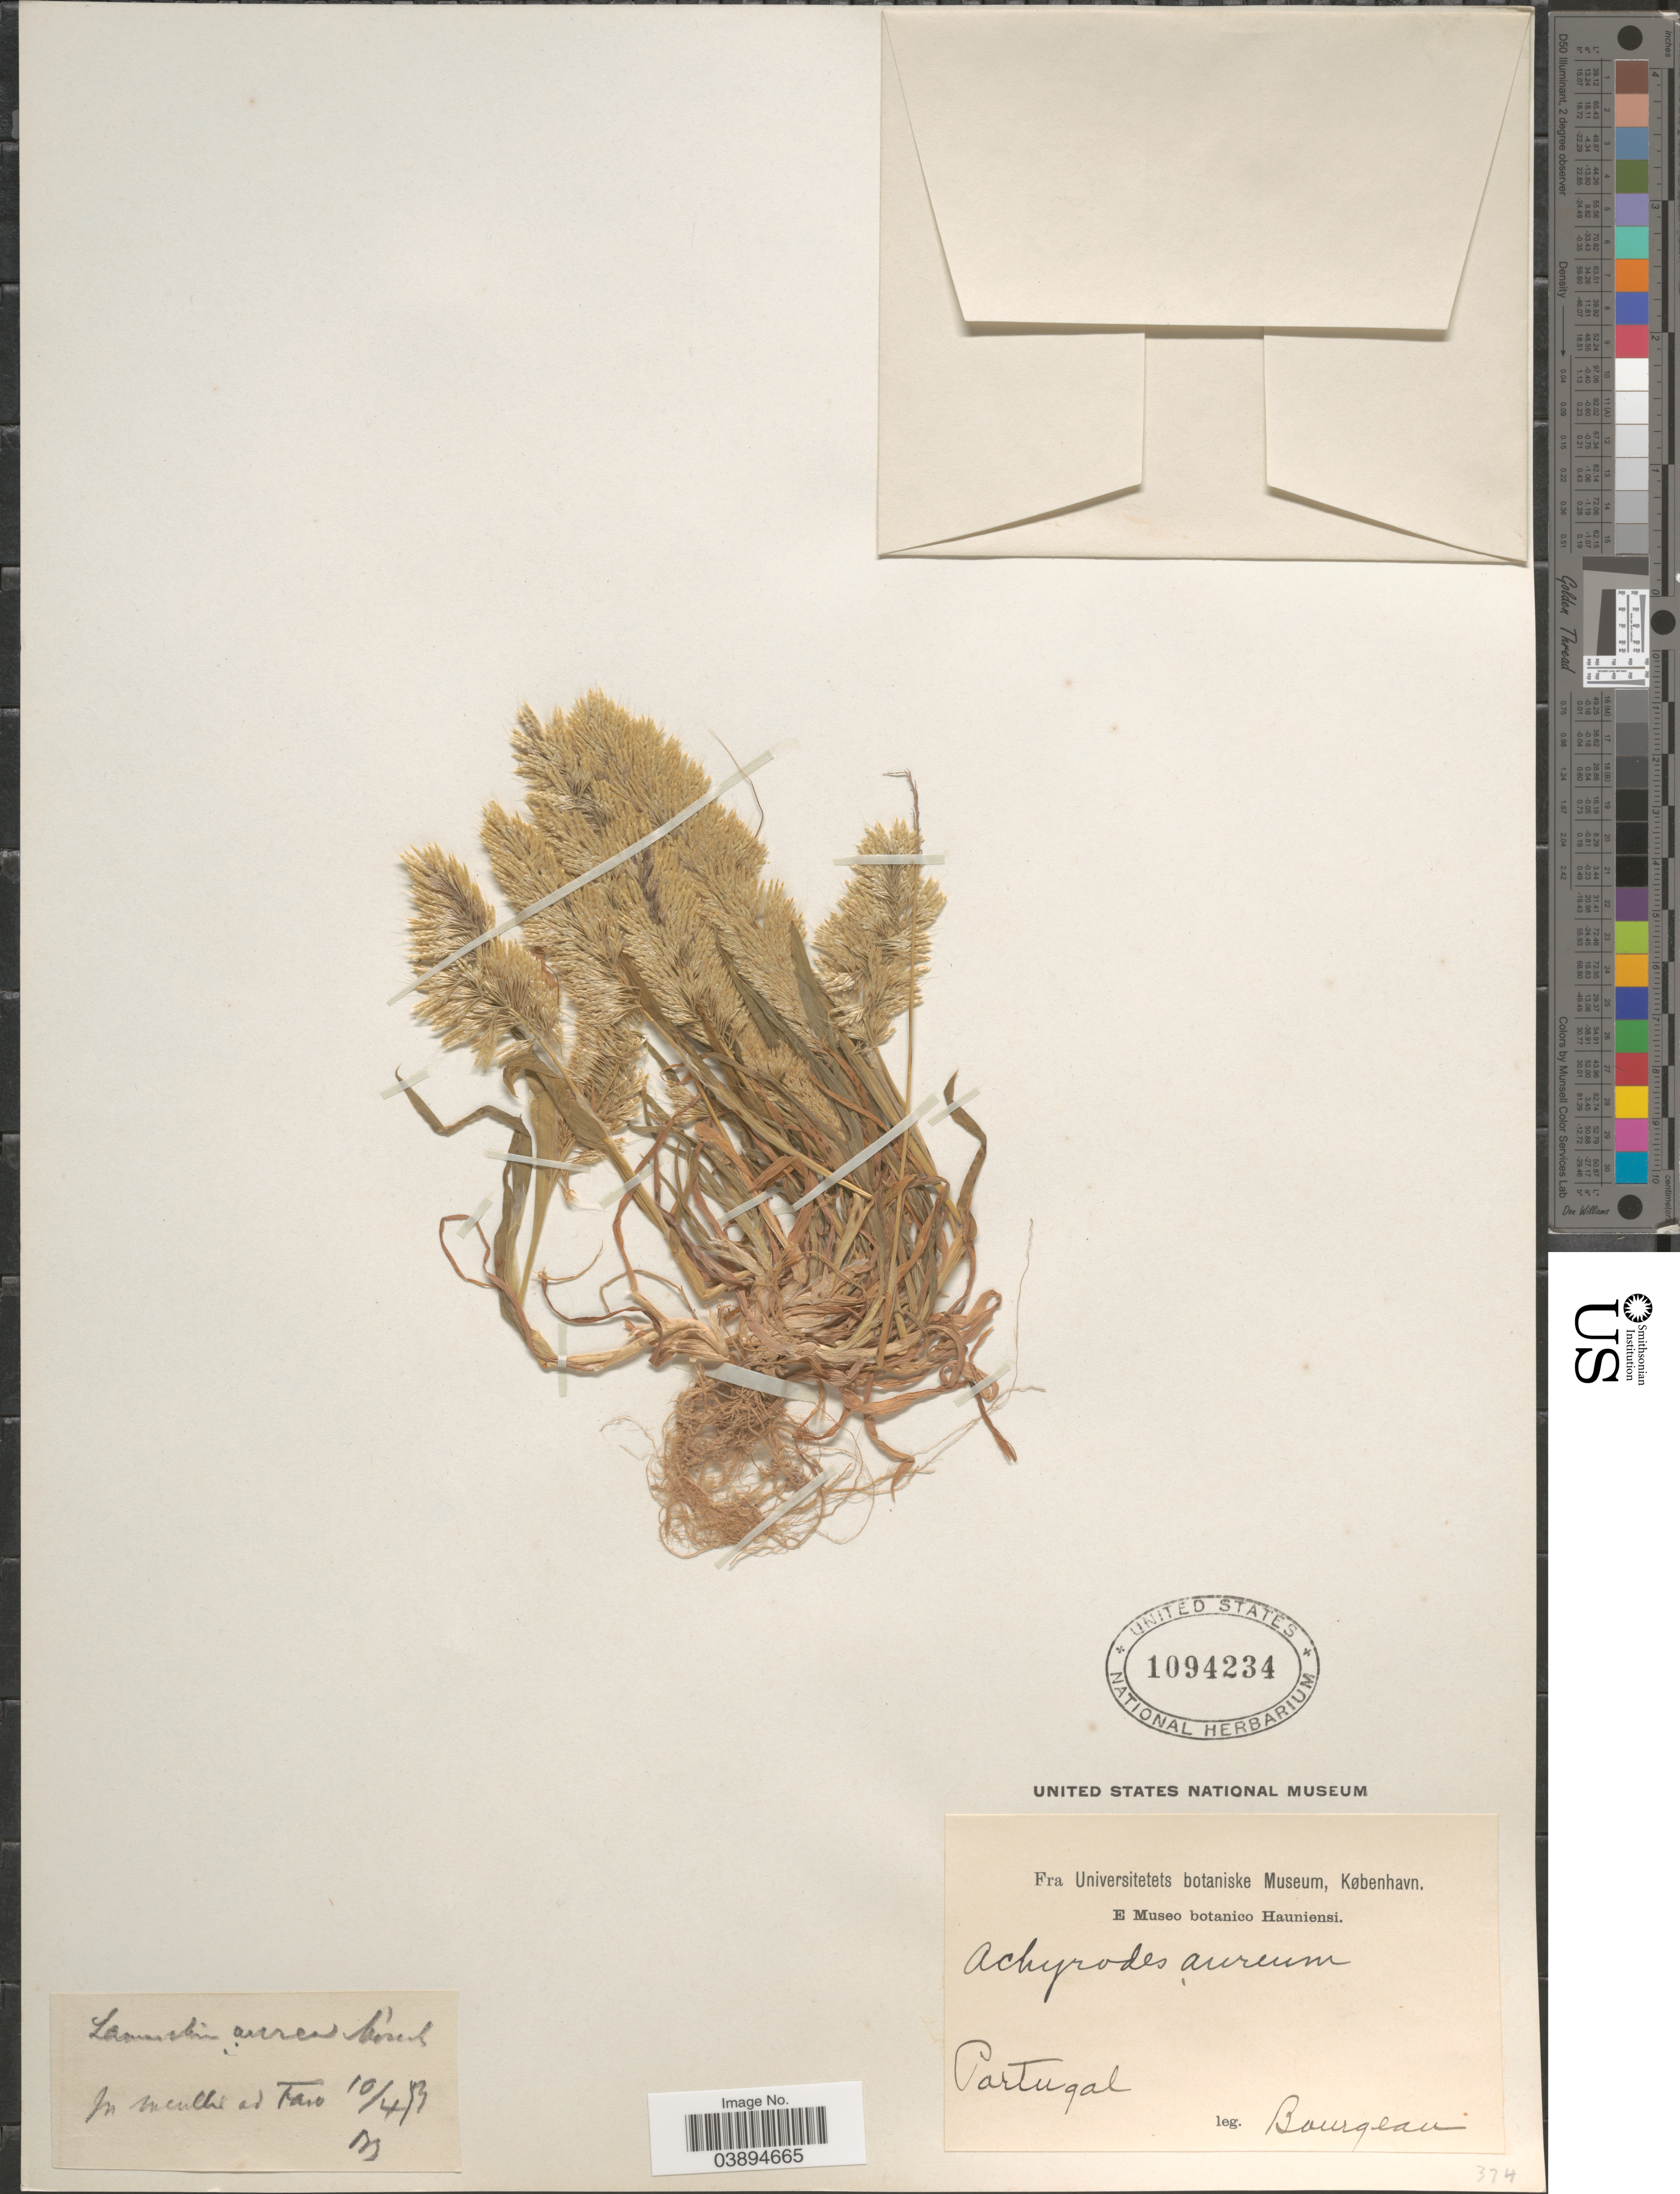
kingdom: Plantae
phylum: Tracheophyta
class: Liliopsida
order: Poales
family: Poaceae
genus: Lamarckia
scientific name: Lamarckia aurea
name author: (L.) Moench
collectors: -. Bourgeau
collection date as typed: Transcribed d/m/y: 10/4/93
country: Portugal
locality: In menlhe ad Faro. [interpreted]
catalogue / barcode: US 1094234